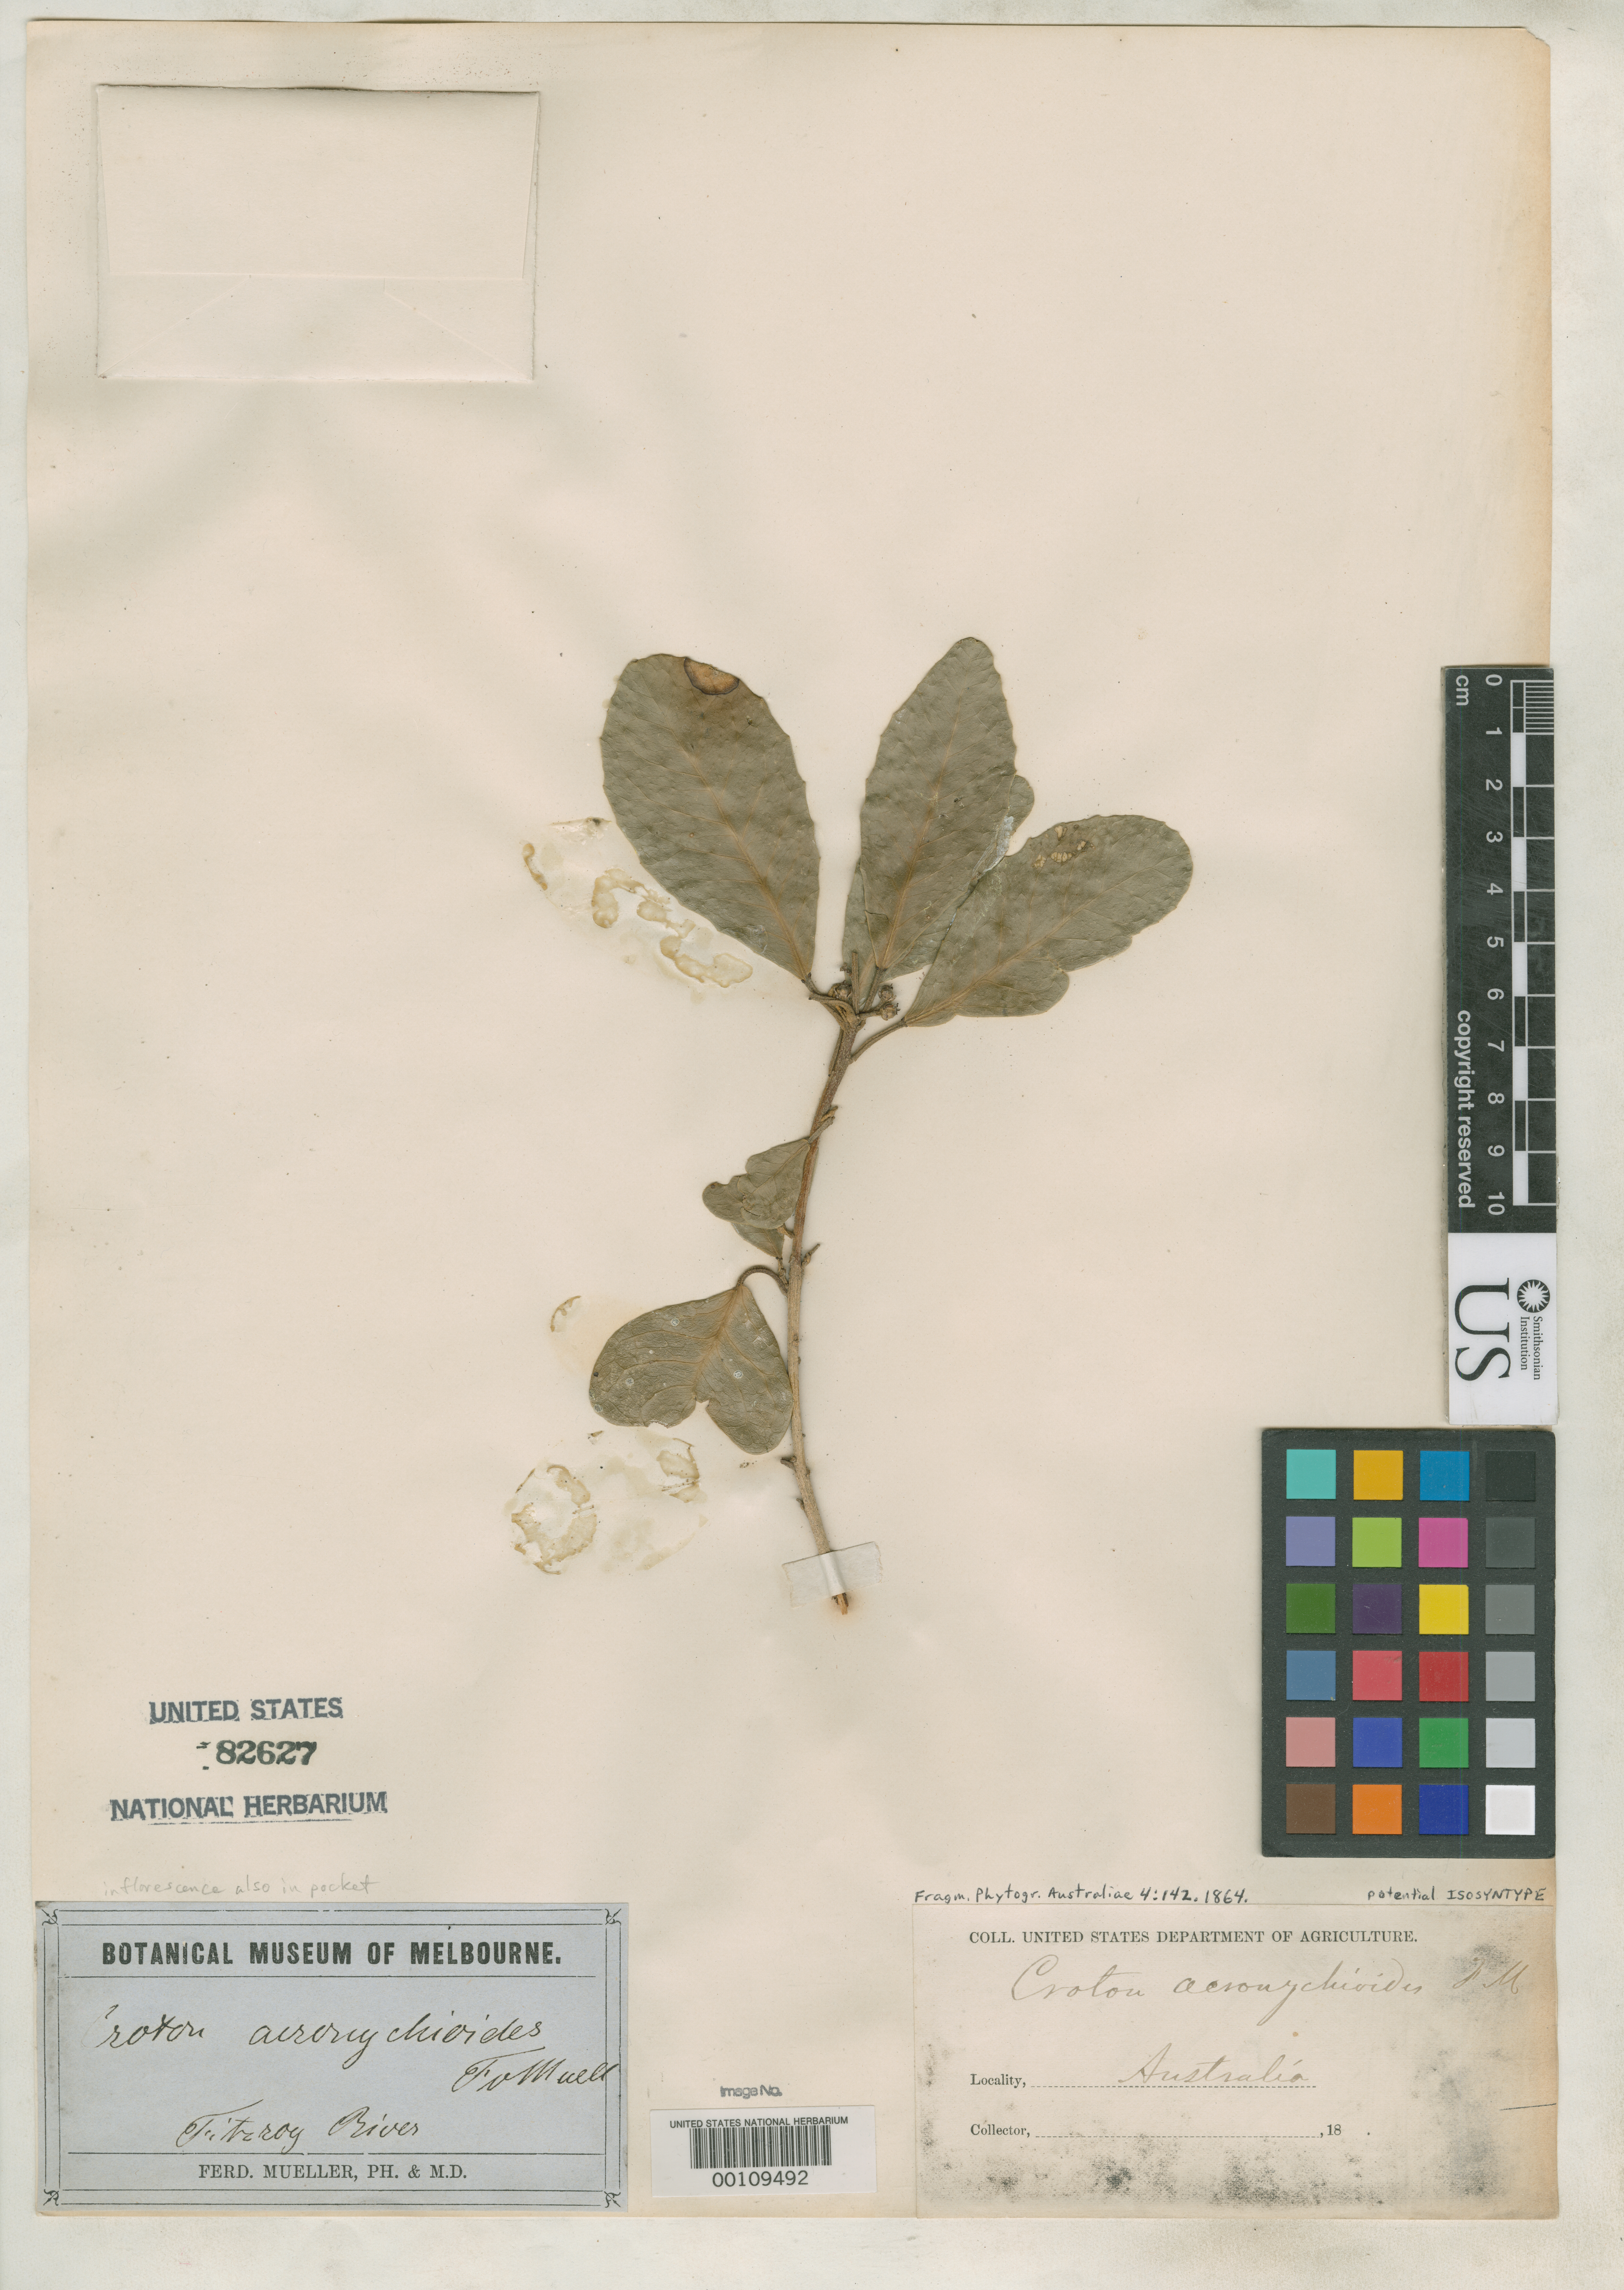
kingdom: Plantae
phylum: Tracheophyta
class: Magnoliopsida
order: Malpighiales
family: Euphorbiaceae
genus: Croton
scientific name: Croton acronychioides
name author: F. Muell.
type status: Possible Isosyntype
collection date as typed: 18--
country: Australia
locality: Fitzroy River.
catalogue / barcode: US 82627